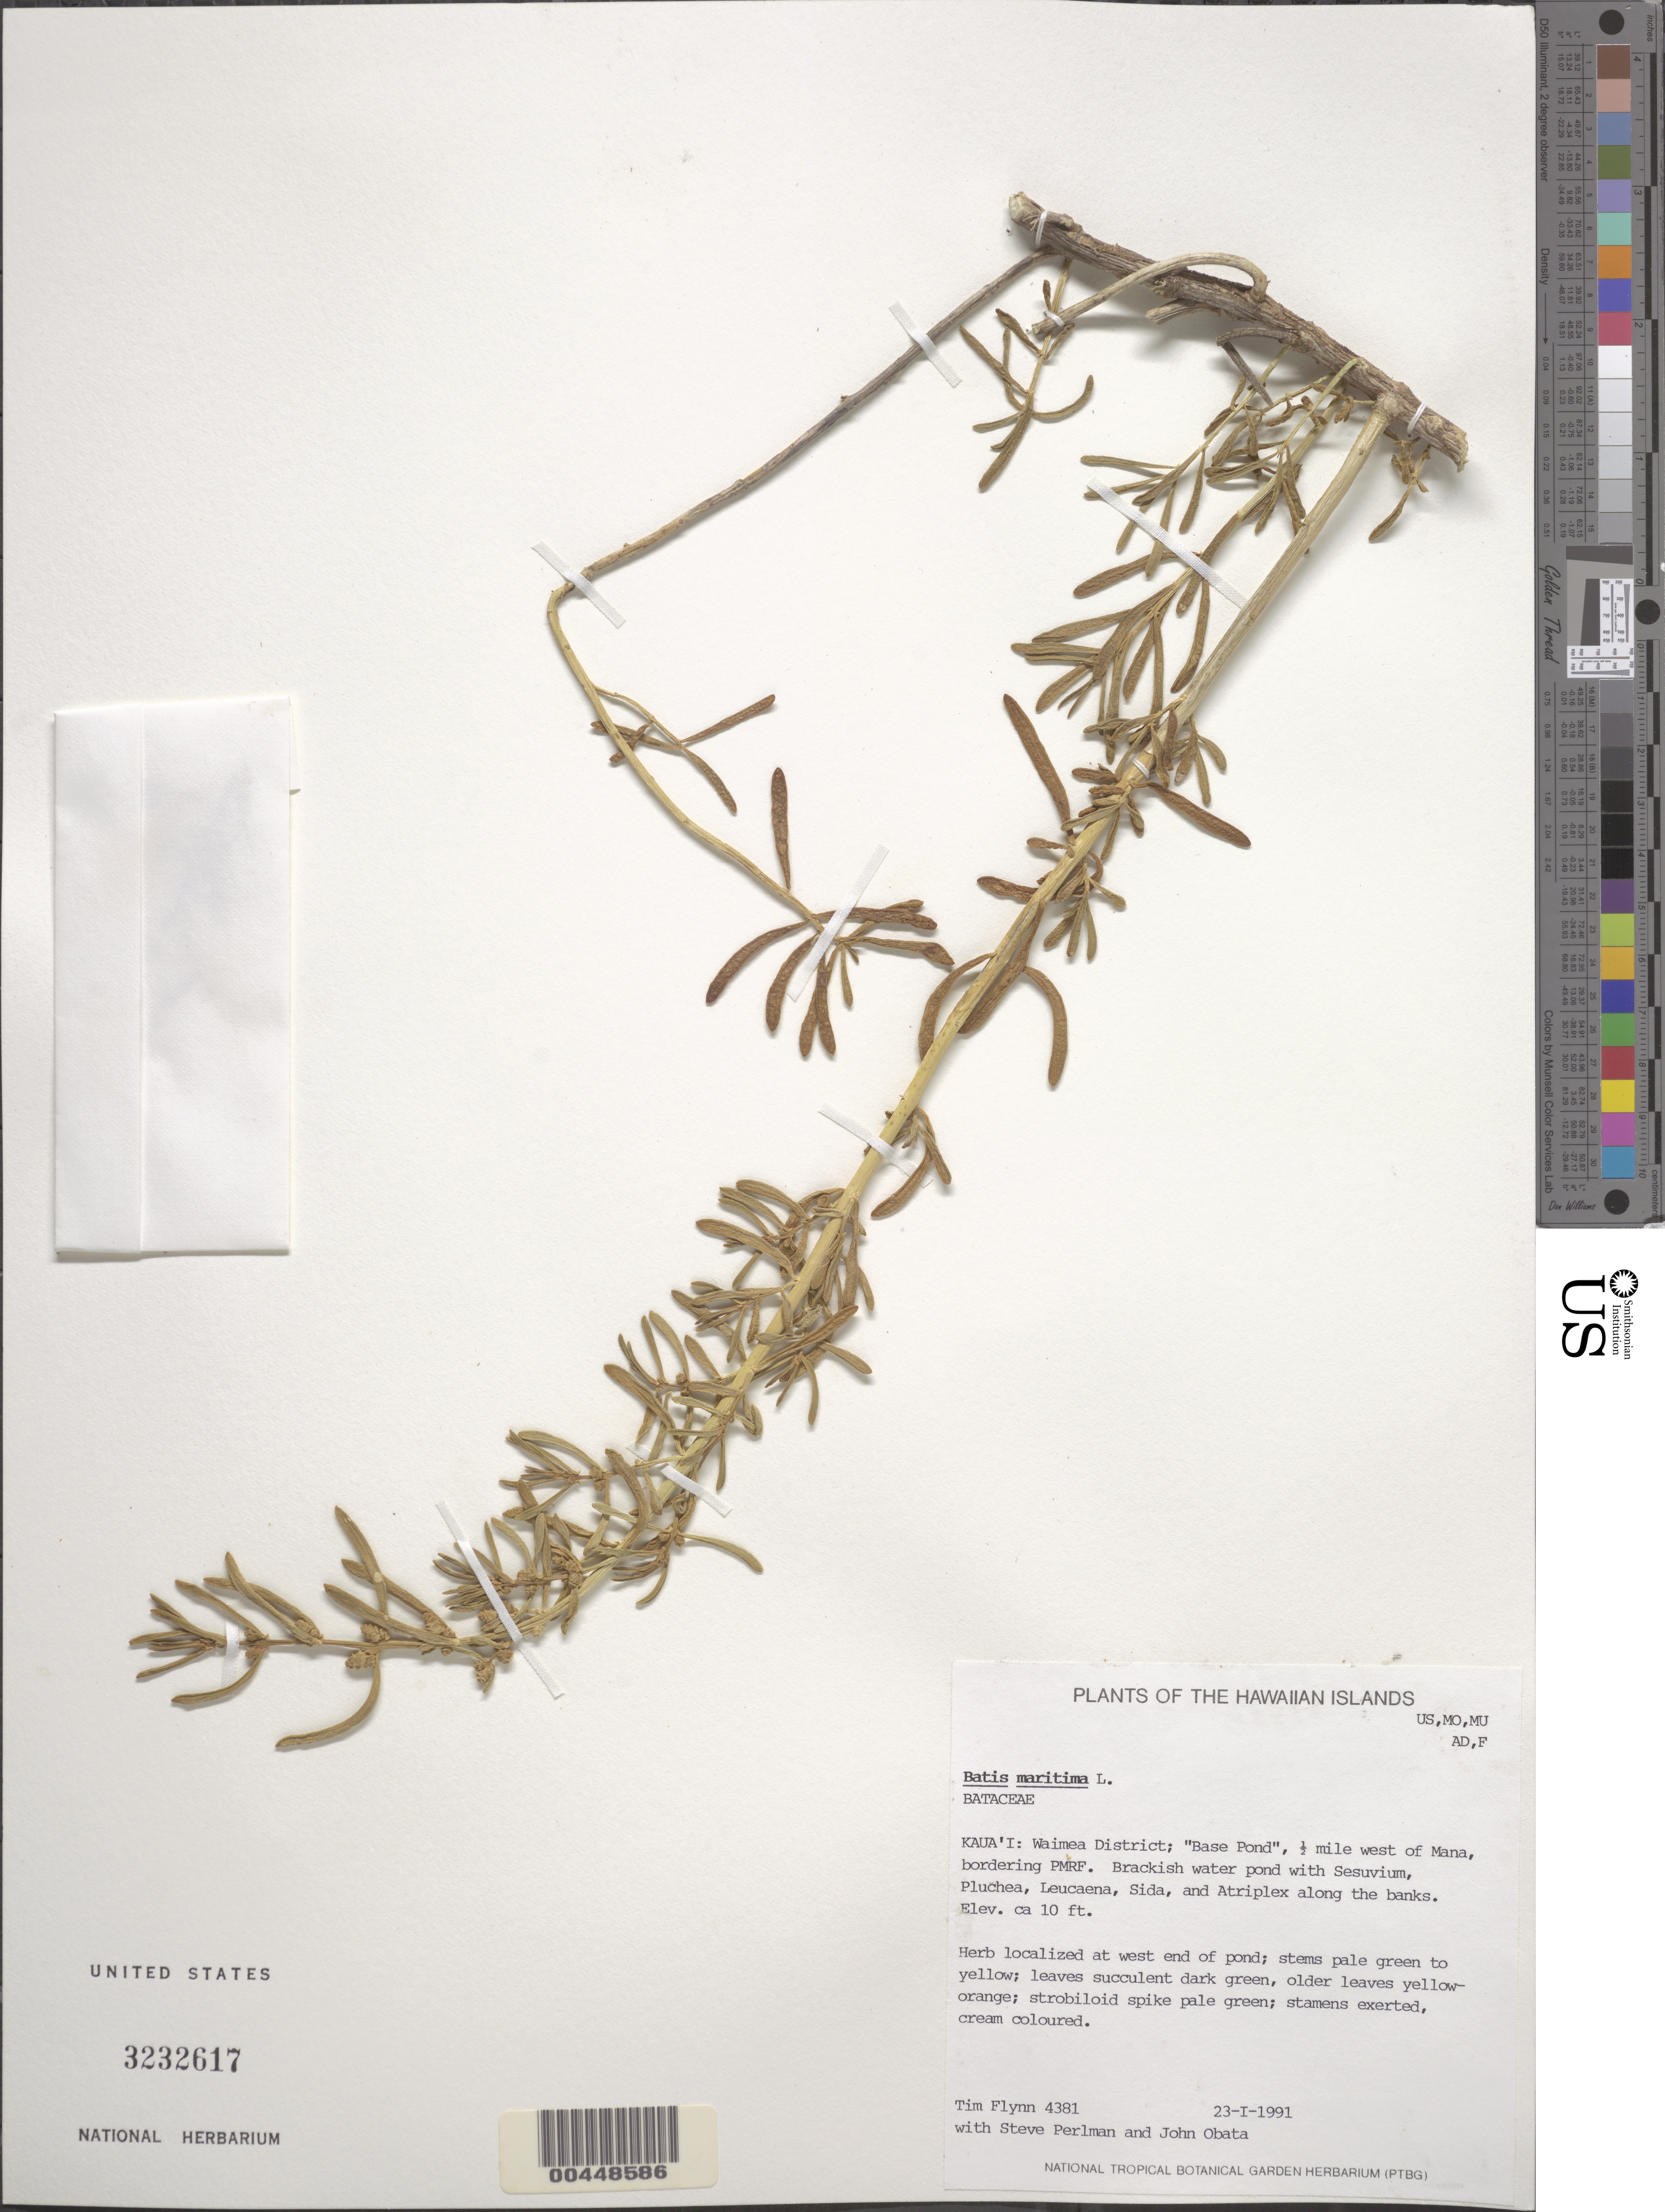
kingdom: Plantae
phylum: Tracheophyta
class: Magnoliopsida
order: Brassicales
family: Bataceae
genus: Batis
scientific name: Batis maritima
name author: L.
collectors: T. W. Flynn, S. P. Perlman & J. Obata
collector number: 4381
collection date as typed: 23 Jan 1991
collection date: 1991-01-23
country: United States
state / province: Hawaii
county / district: Kauai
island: Kaua'i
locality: Waimea Dist, Base Pond, 0.5 mi W of Mana, bordering PMRF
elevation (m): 3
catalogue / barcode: US 3232617